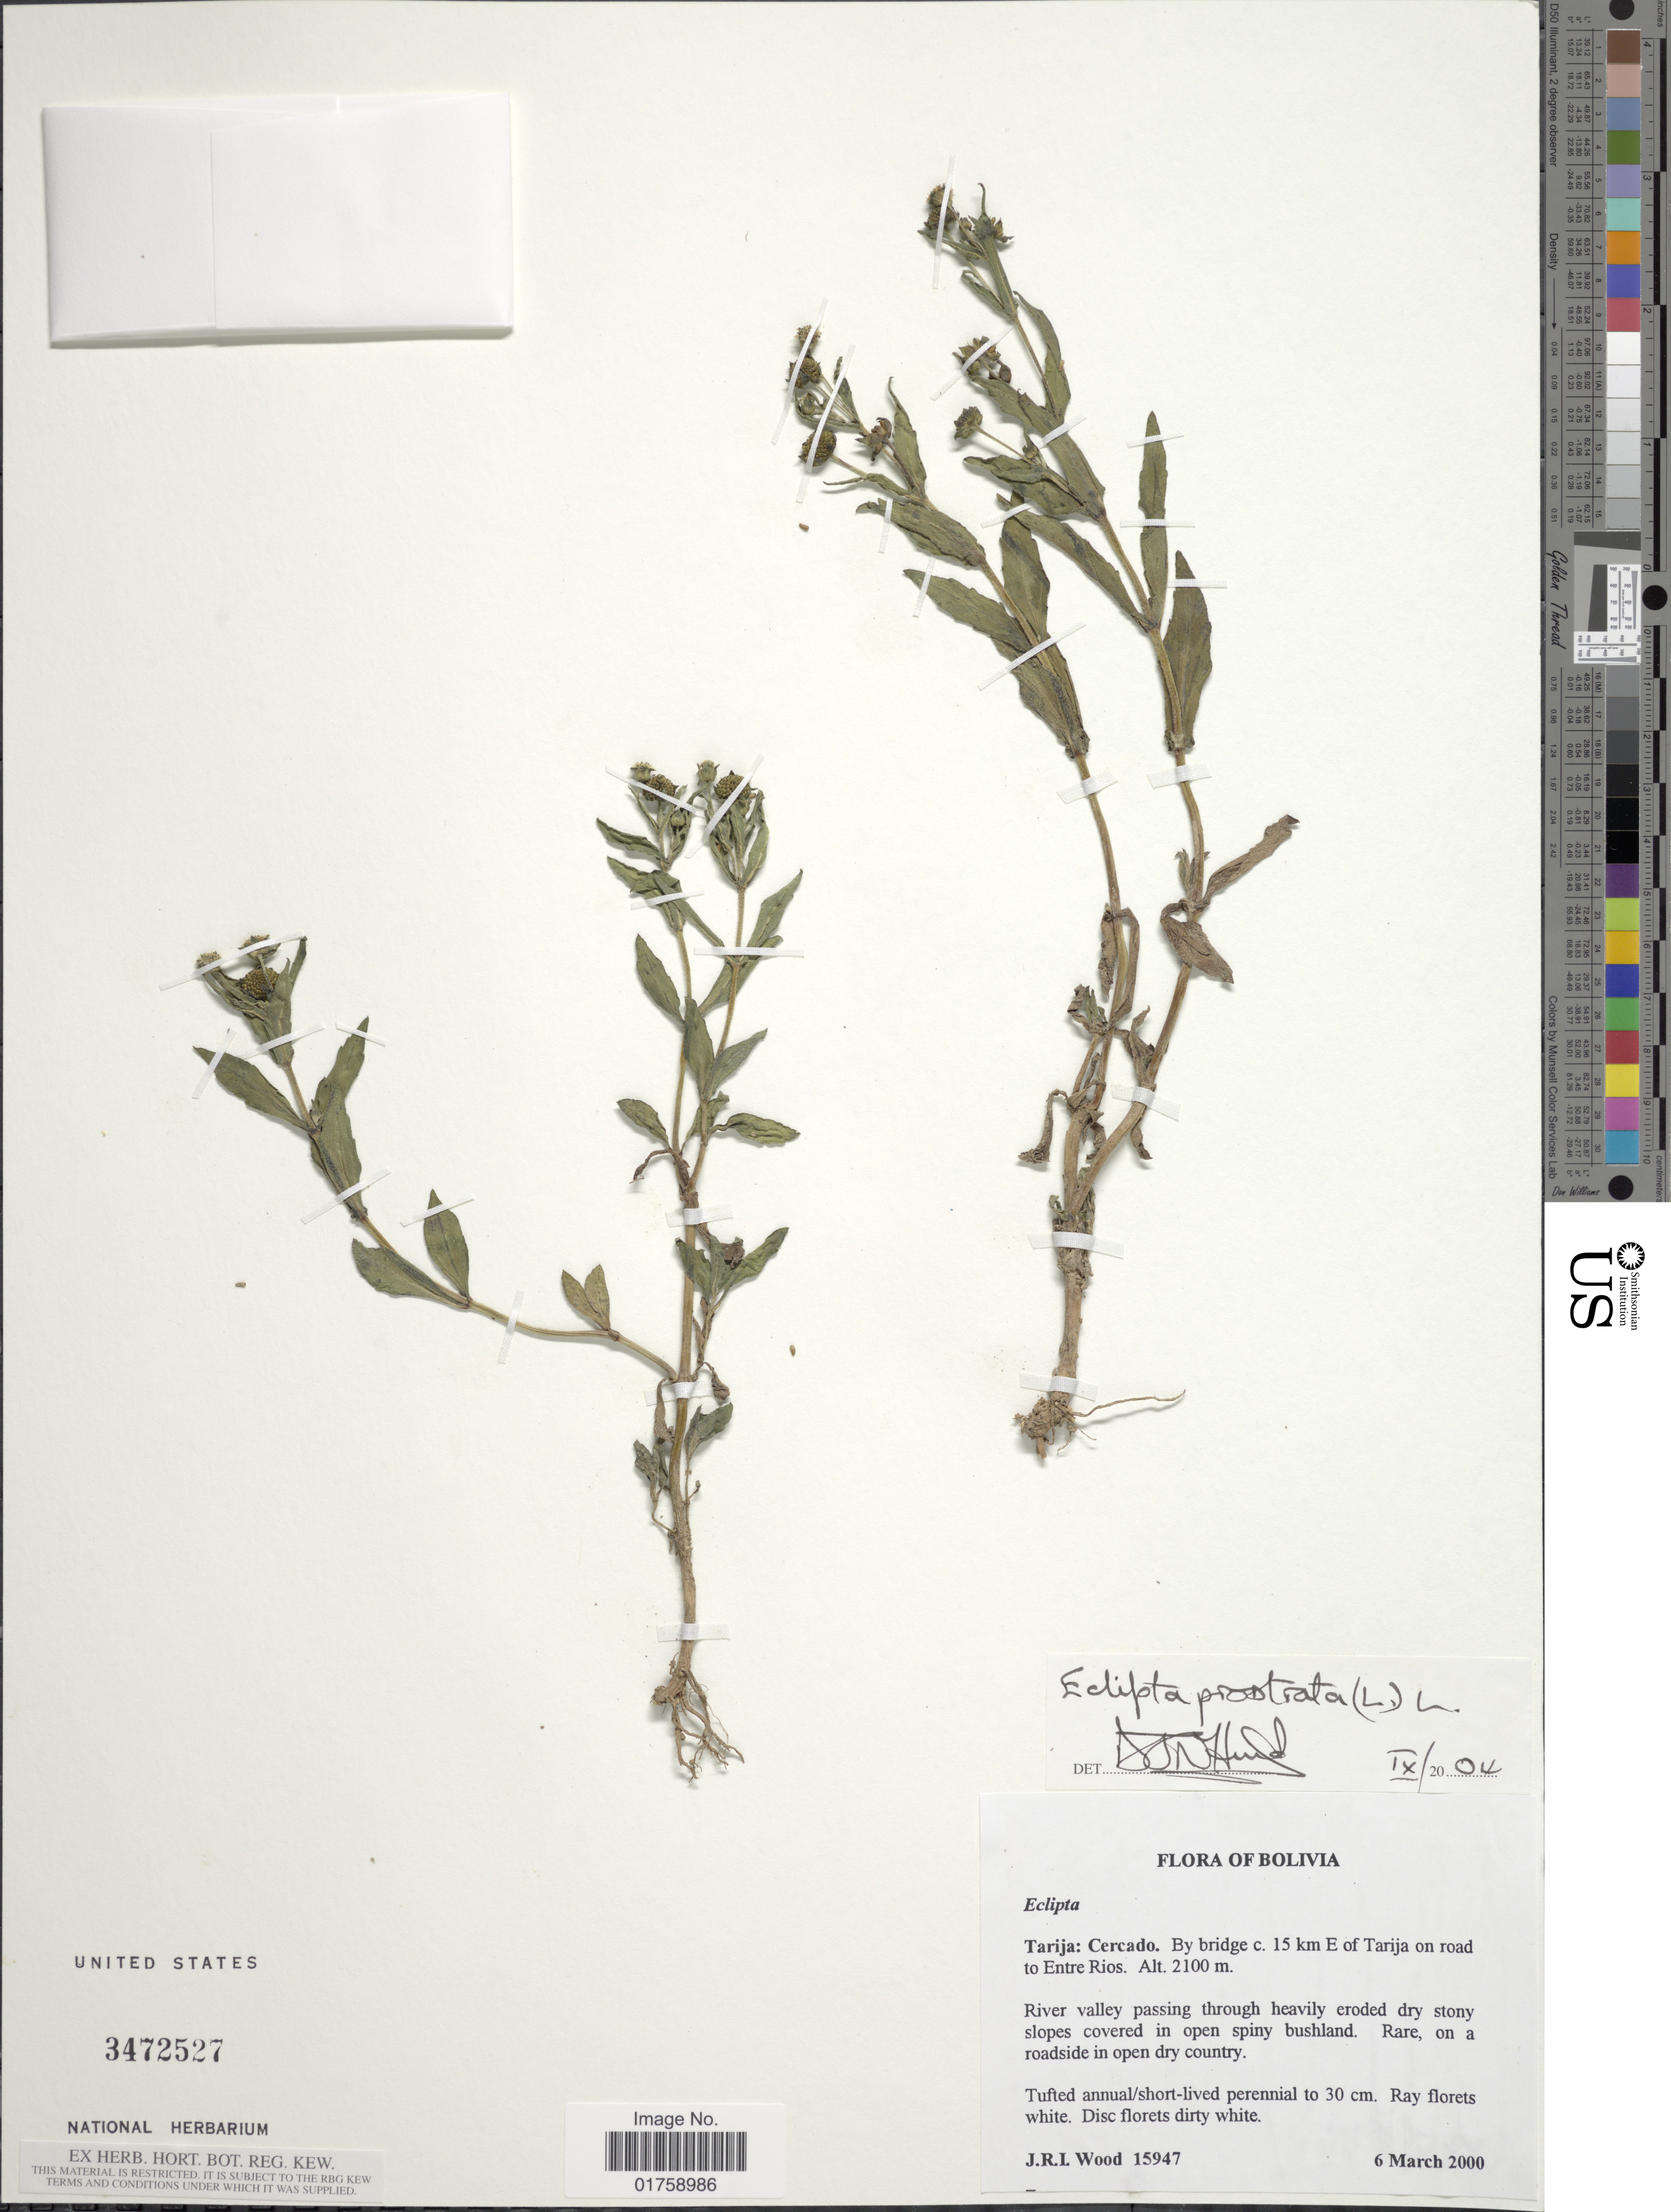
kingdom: Plantae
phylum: Tracheophyta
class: Magnoliopsida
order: Asterales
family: Asteraceae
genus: Eclipta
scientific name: Eclipta prostrata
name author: (L.) L.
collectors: J. R. I. Wood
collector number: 15947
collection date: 2000-03-06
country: Bolivia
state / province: Tarija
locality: Cercado. by bridge c. 15 km E of Tarija on road to Entre Rios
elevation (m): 2100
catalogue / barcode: US 3472527